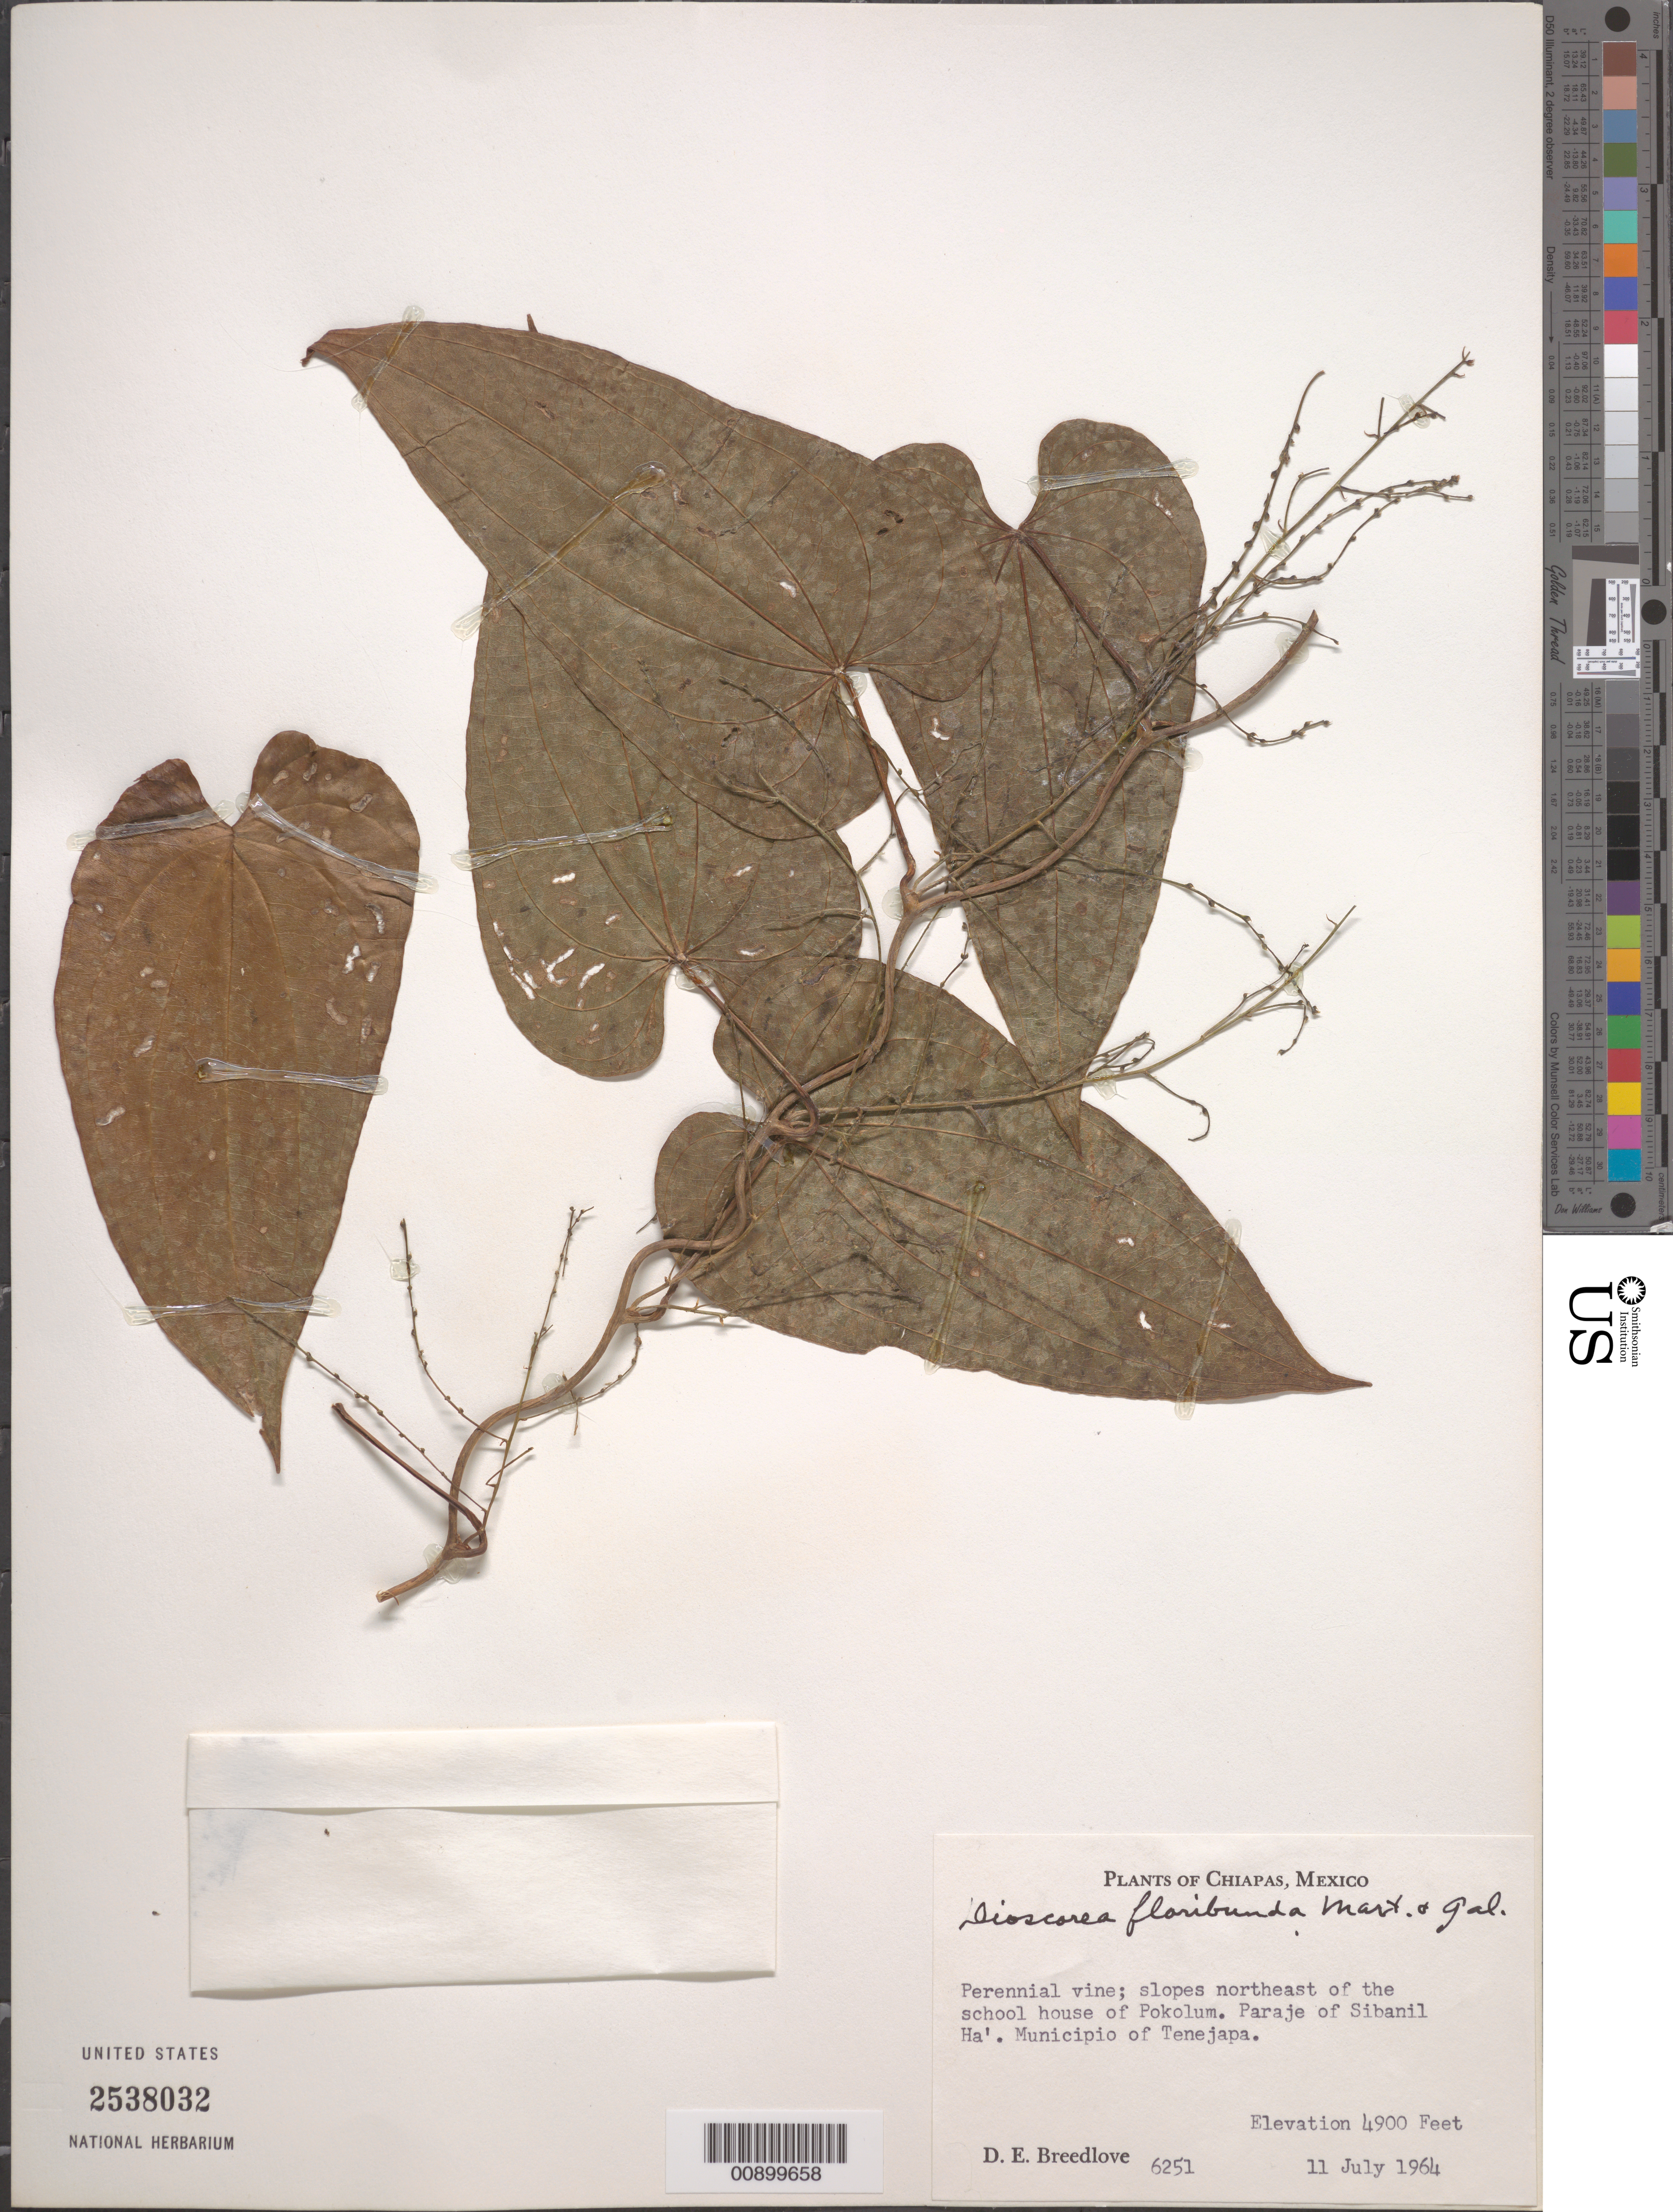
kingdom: Plantae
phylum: Tracheophyta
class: Liliopsida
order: Dioscoreales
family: Dioscoreaceae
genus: Dioscorea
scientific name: Dioscorea floribunda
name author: M. Martens & Galeotti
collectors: D. E. Breedlove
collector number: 6251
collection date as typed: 11 Jul 1964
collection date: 1964-07-11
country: Mexico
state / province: Chiapas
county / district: Tenejapa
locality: Northeast of the school house of Pokolum. Paraje of Sibanil Ha'. Municipio of Tenejapa, Chiapas.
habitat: Slopes.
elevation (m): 1494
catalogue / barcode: US 2538032